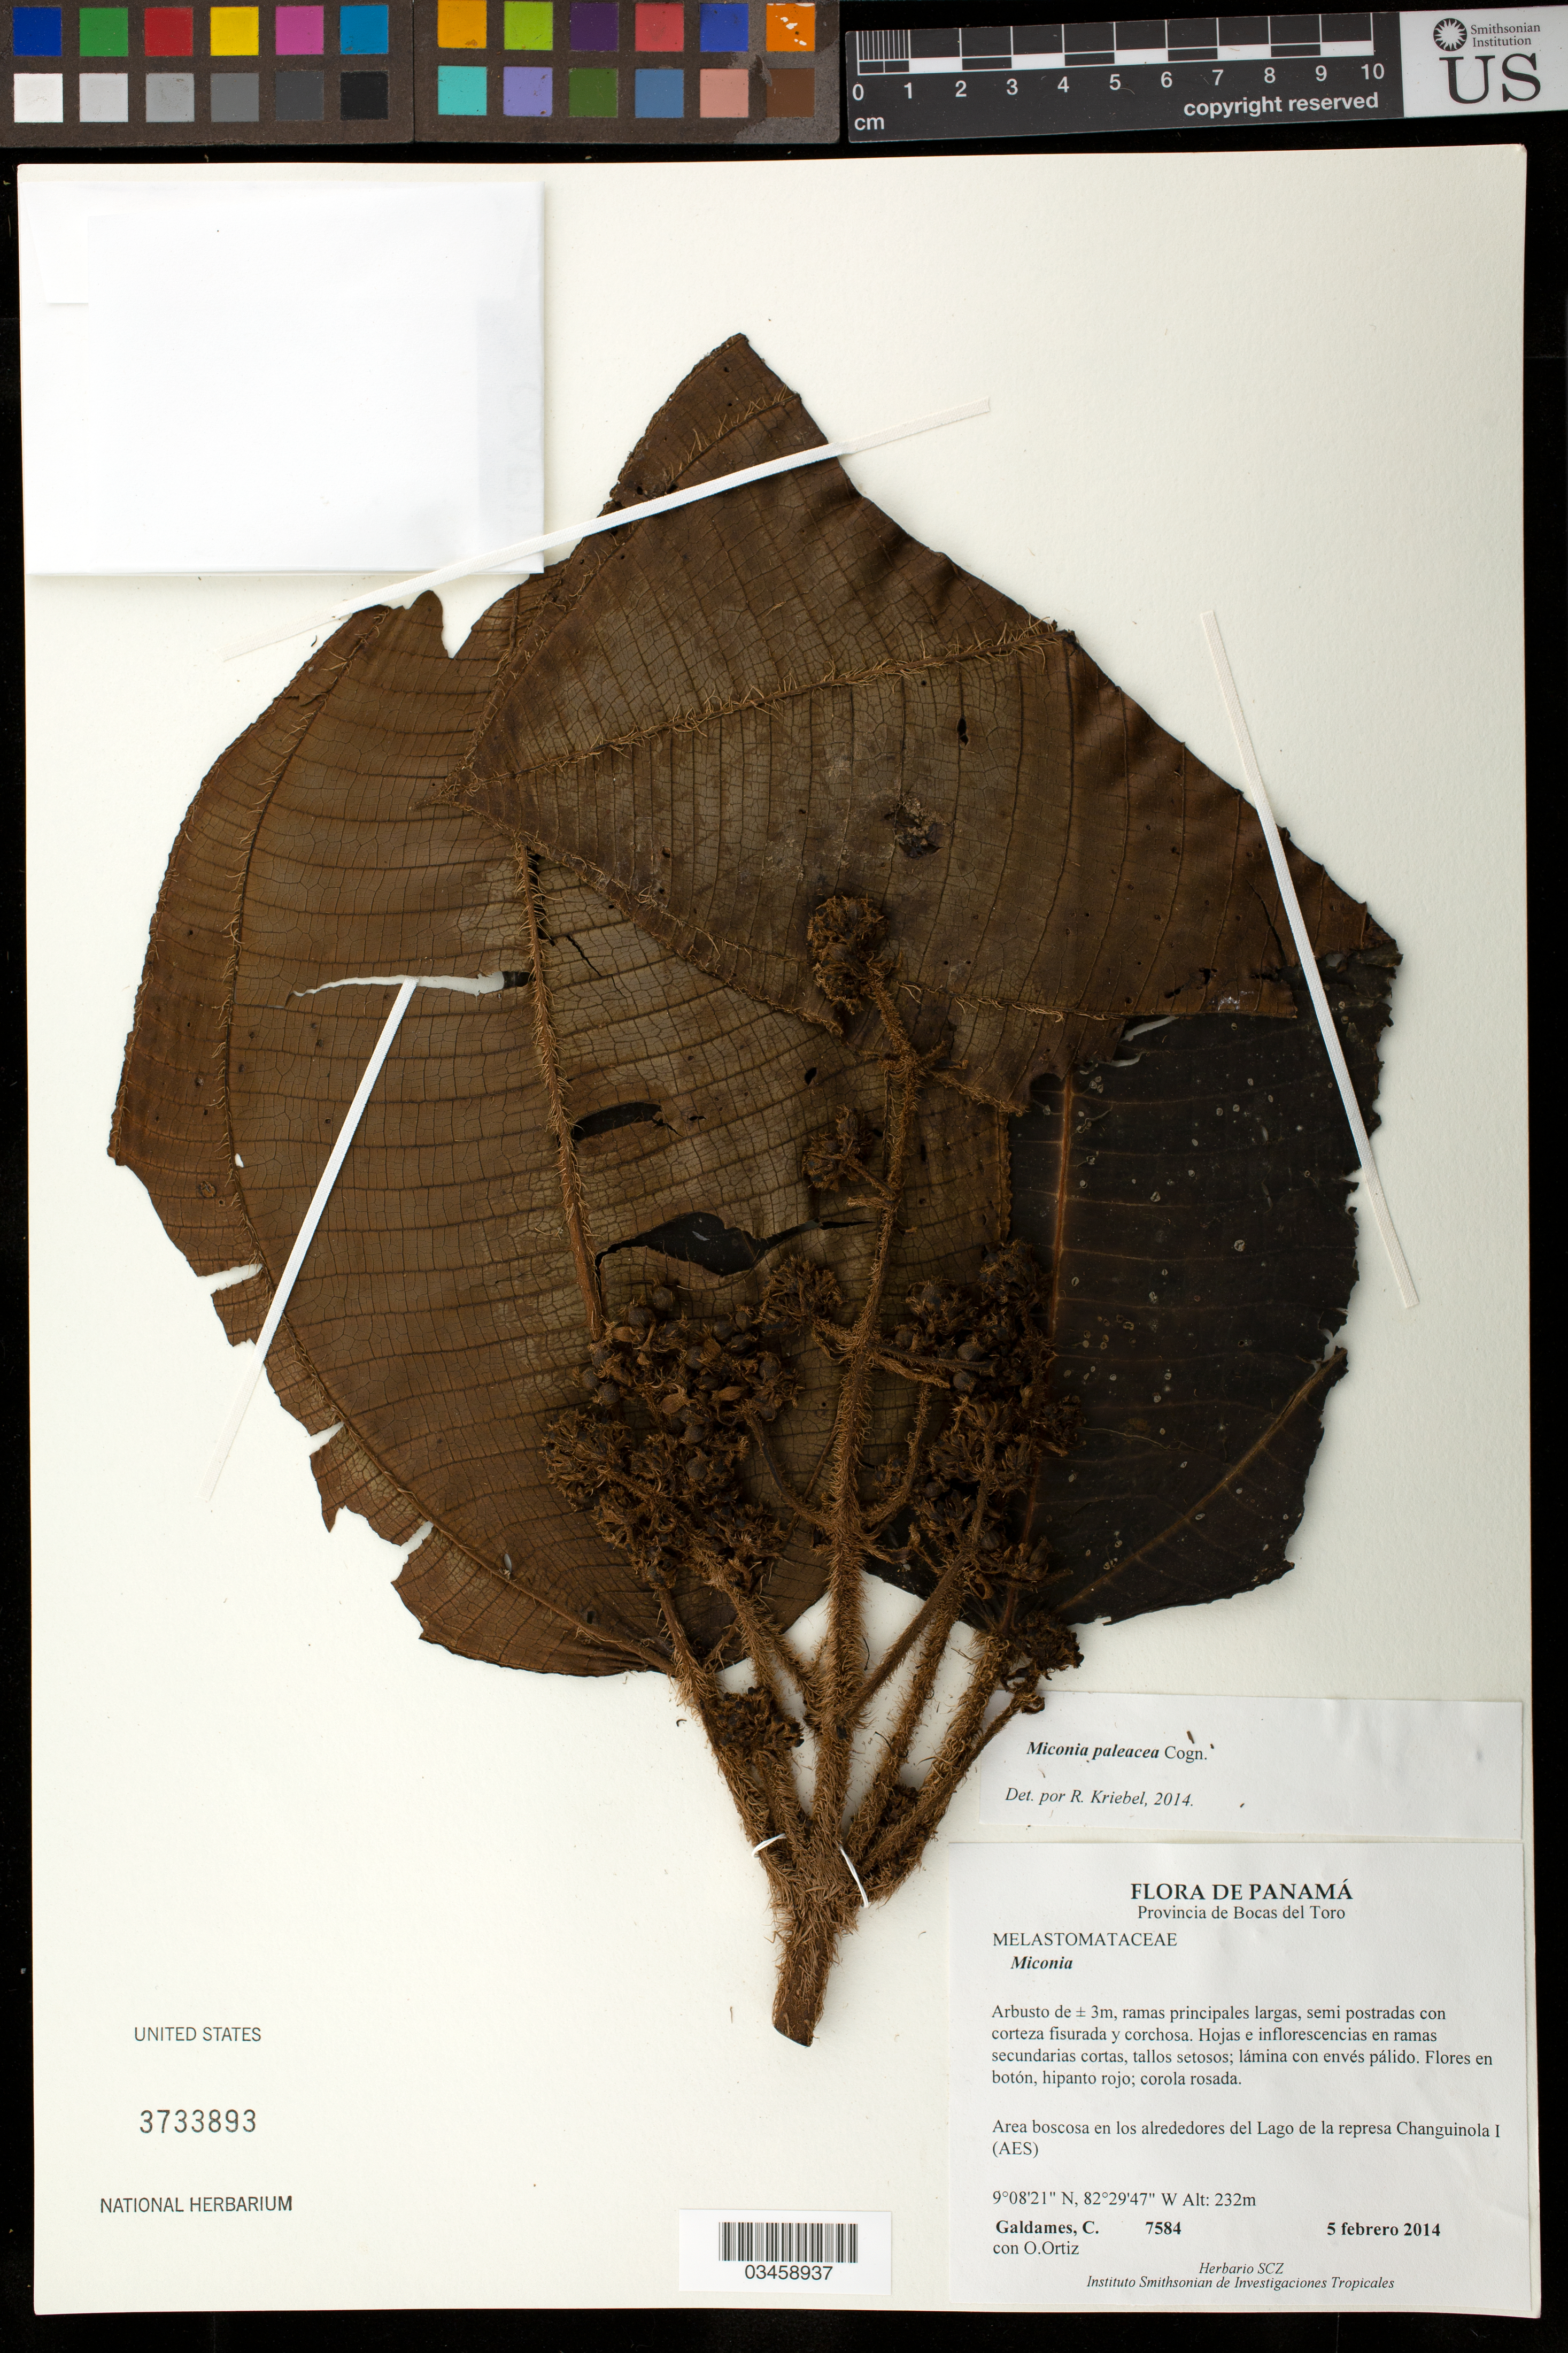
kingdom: Plantae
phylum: Tracheophyta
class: Magnoliopsida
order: Myrtales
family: Melastomataceae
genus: Miconia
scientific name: Miconia paleacea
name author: Cogn.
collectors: C. Galdames, O. O. Ortiz & D. Artola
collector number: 7584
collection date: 2014-02-05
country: Panama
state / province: Bocas del Toro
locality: Area boscosa en los alrededores del Lago de la represa Changuinola I (AES)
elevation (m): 232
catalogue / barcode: US 3733893